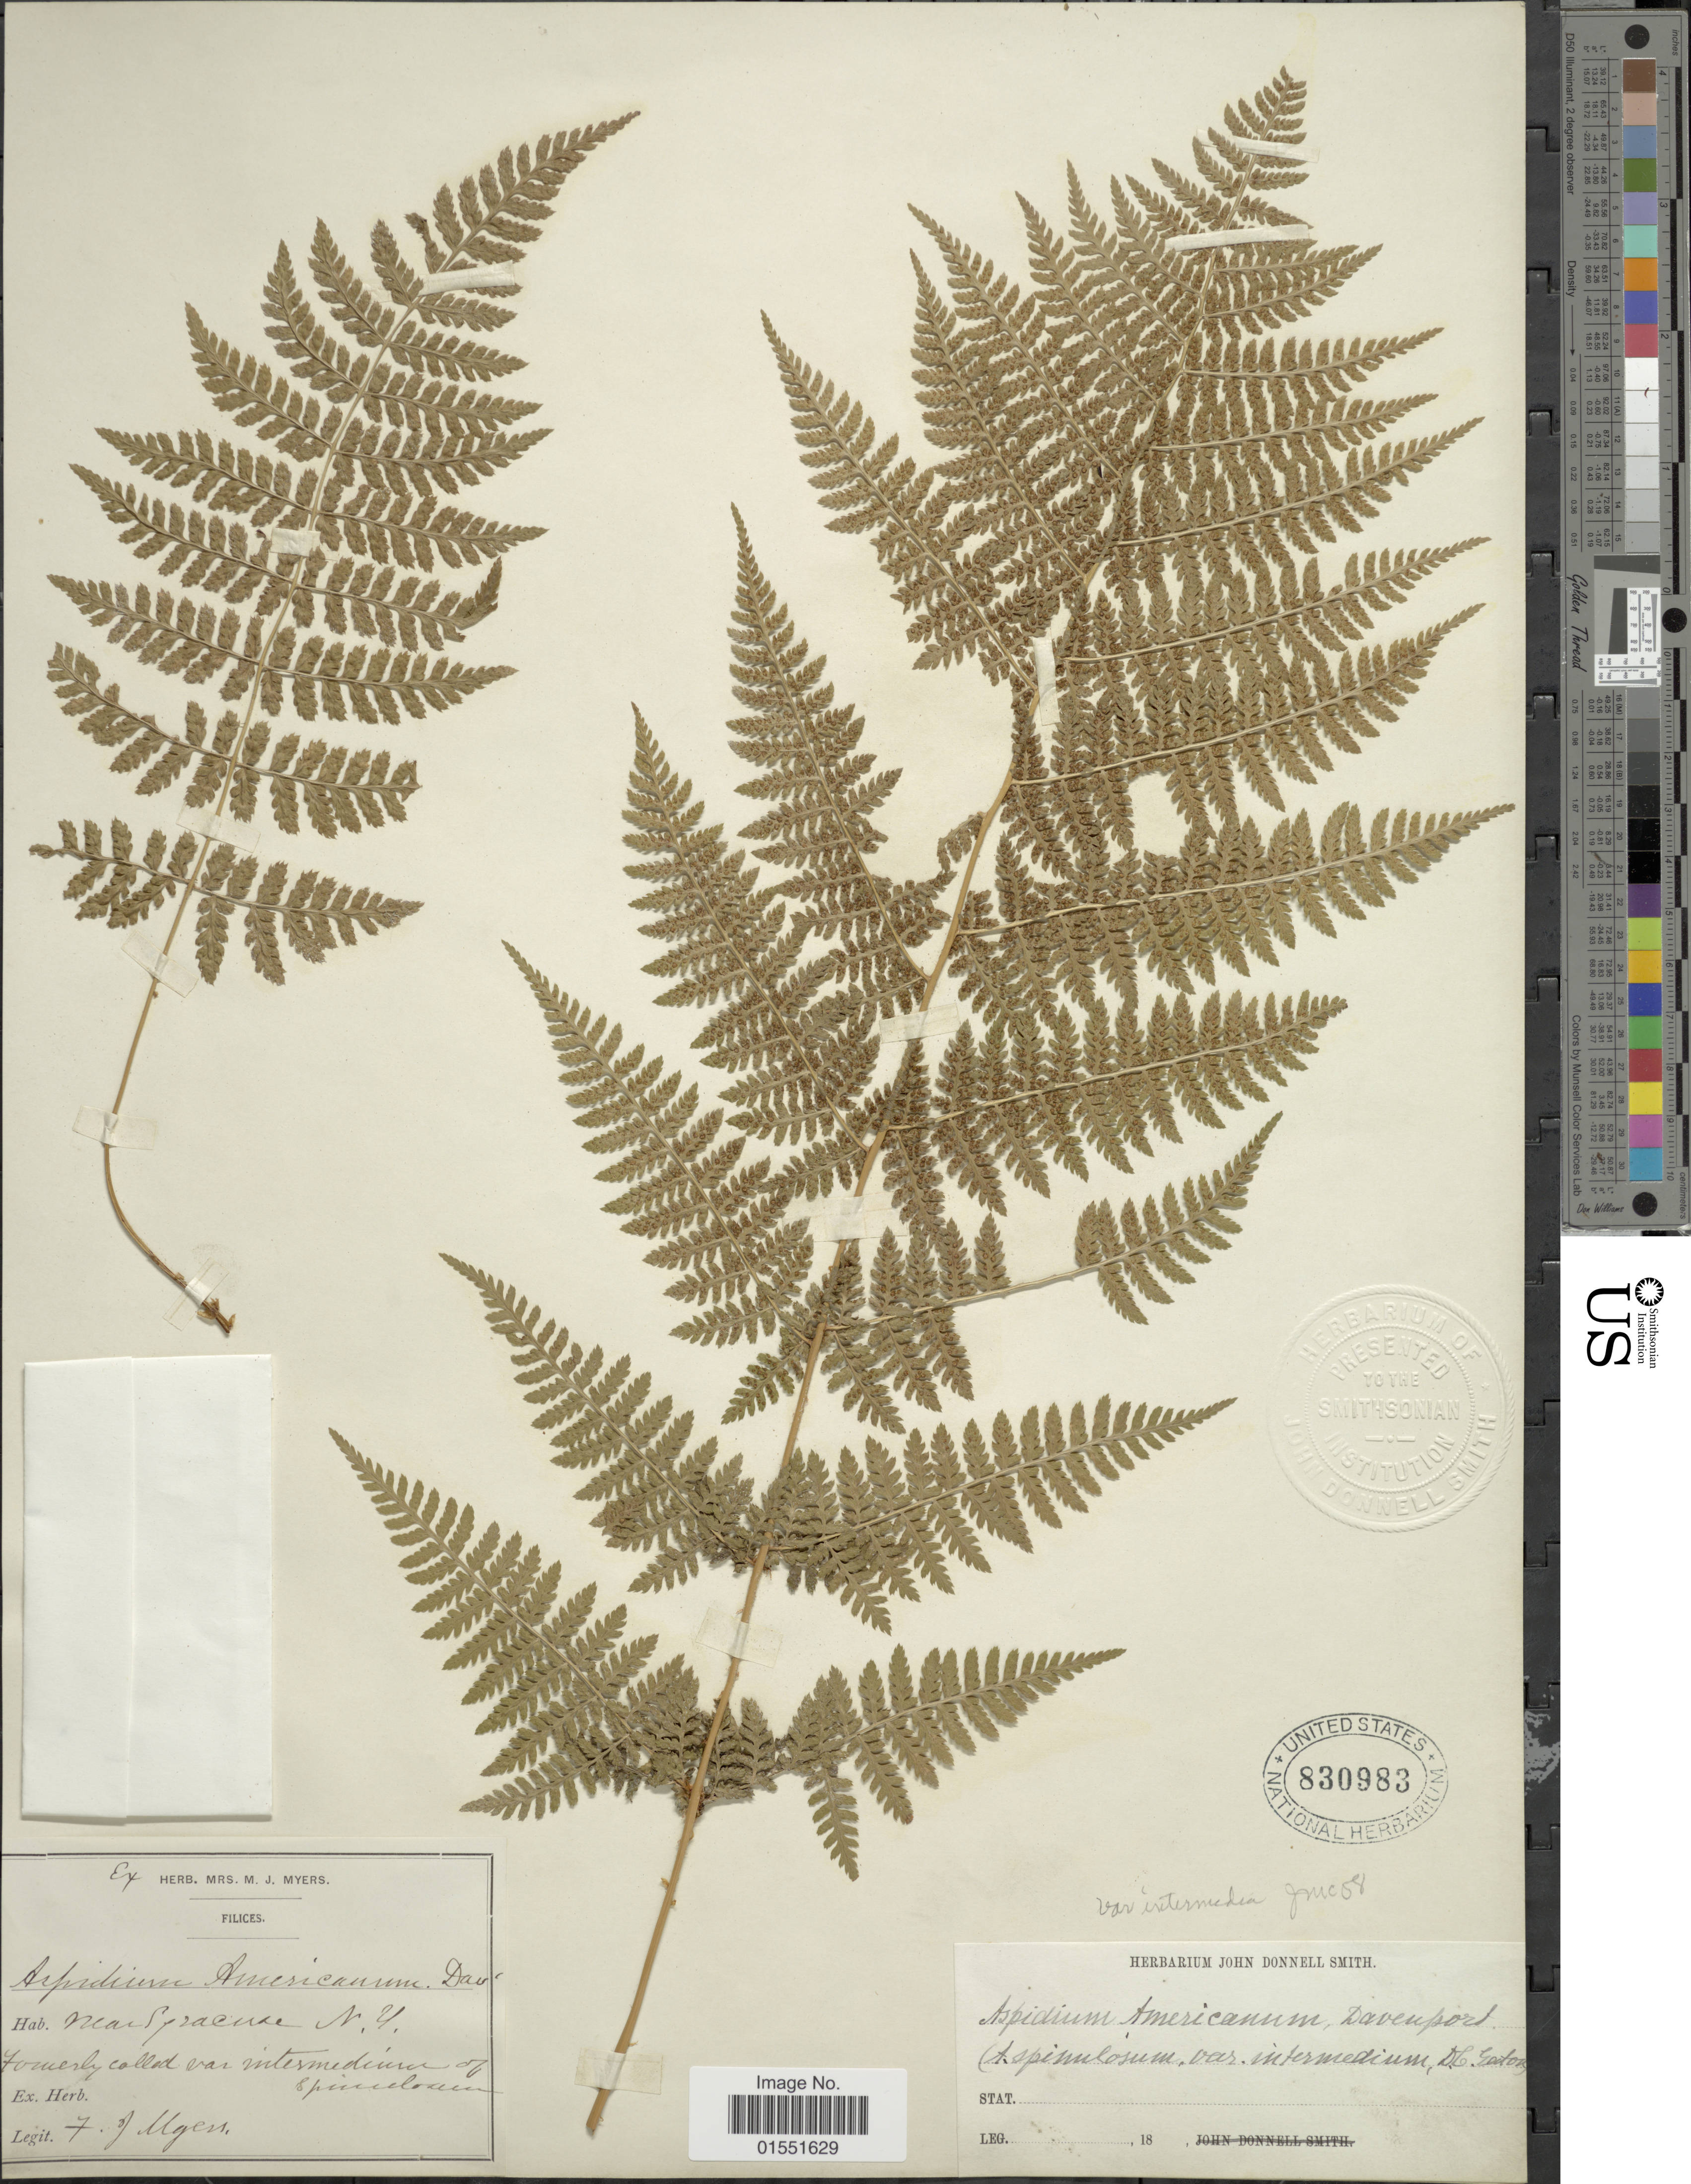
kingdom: Plantae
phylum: Tracheophyta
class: Polypodiopsida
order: Polypodiales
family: Dryopteridaceae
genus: Dryopteris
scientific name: Dryopteris intermedia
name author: (Muhl.) A. Gray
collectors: F. Ugen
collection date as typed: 18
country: United States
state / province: New York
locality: Near Syracuse. N.Y.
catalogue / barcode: US 830983